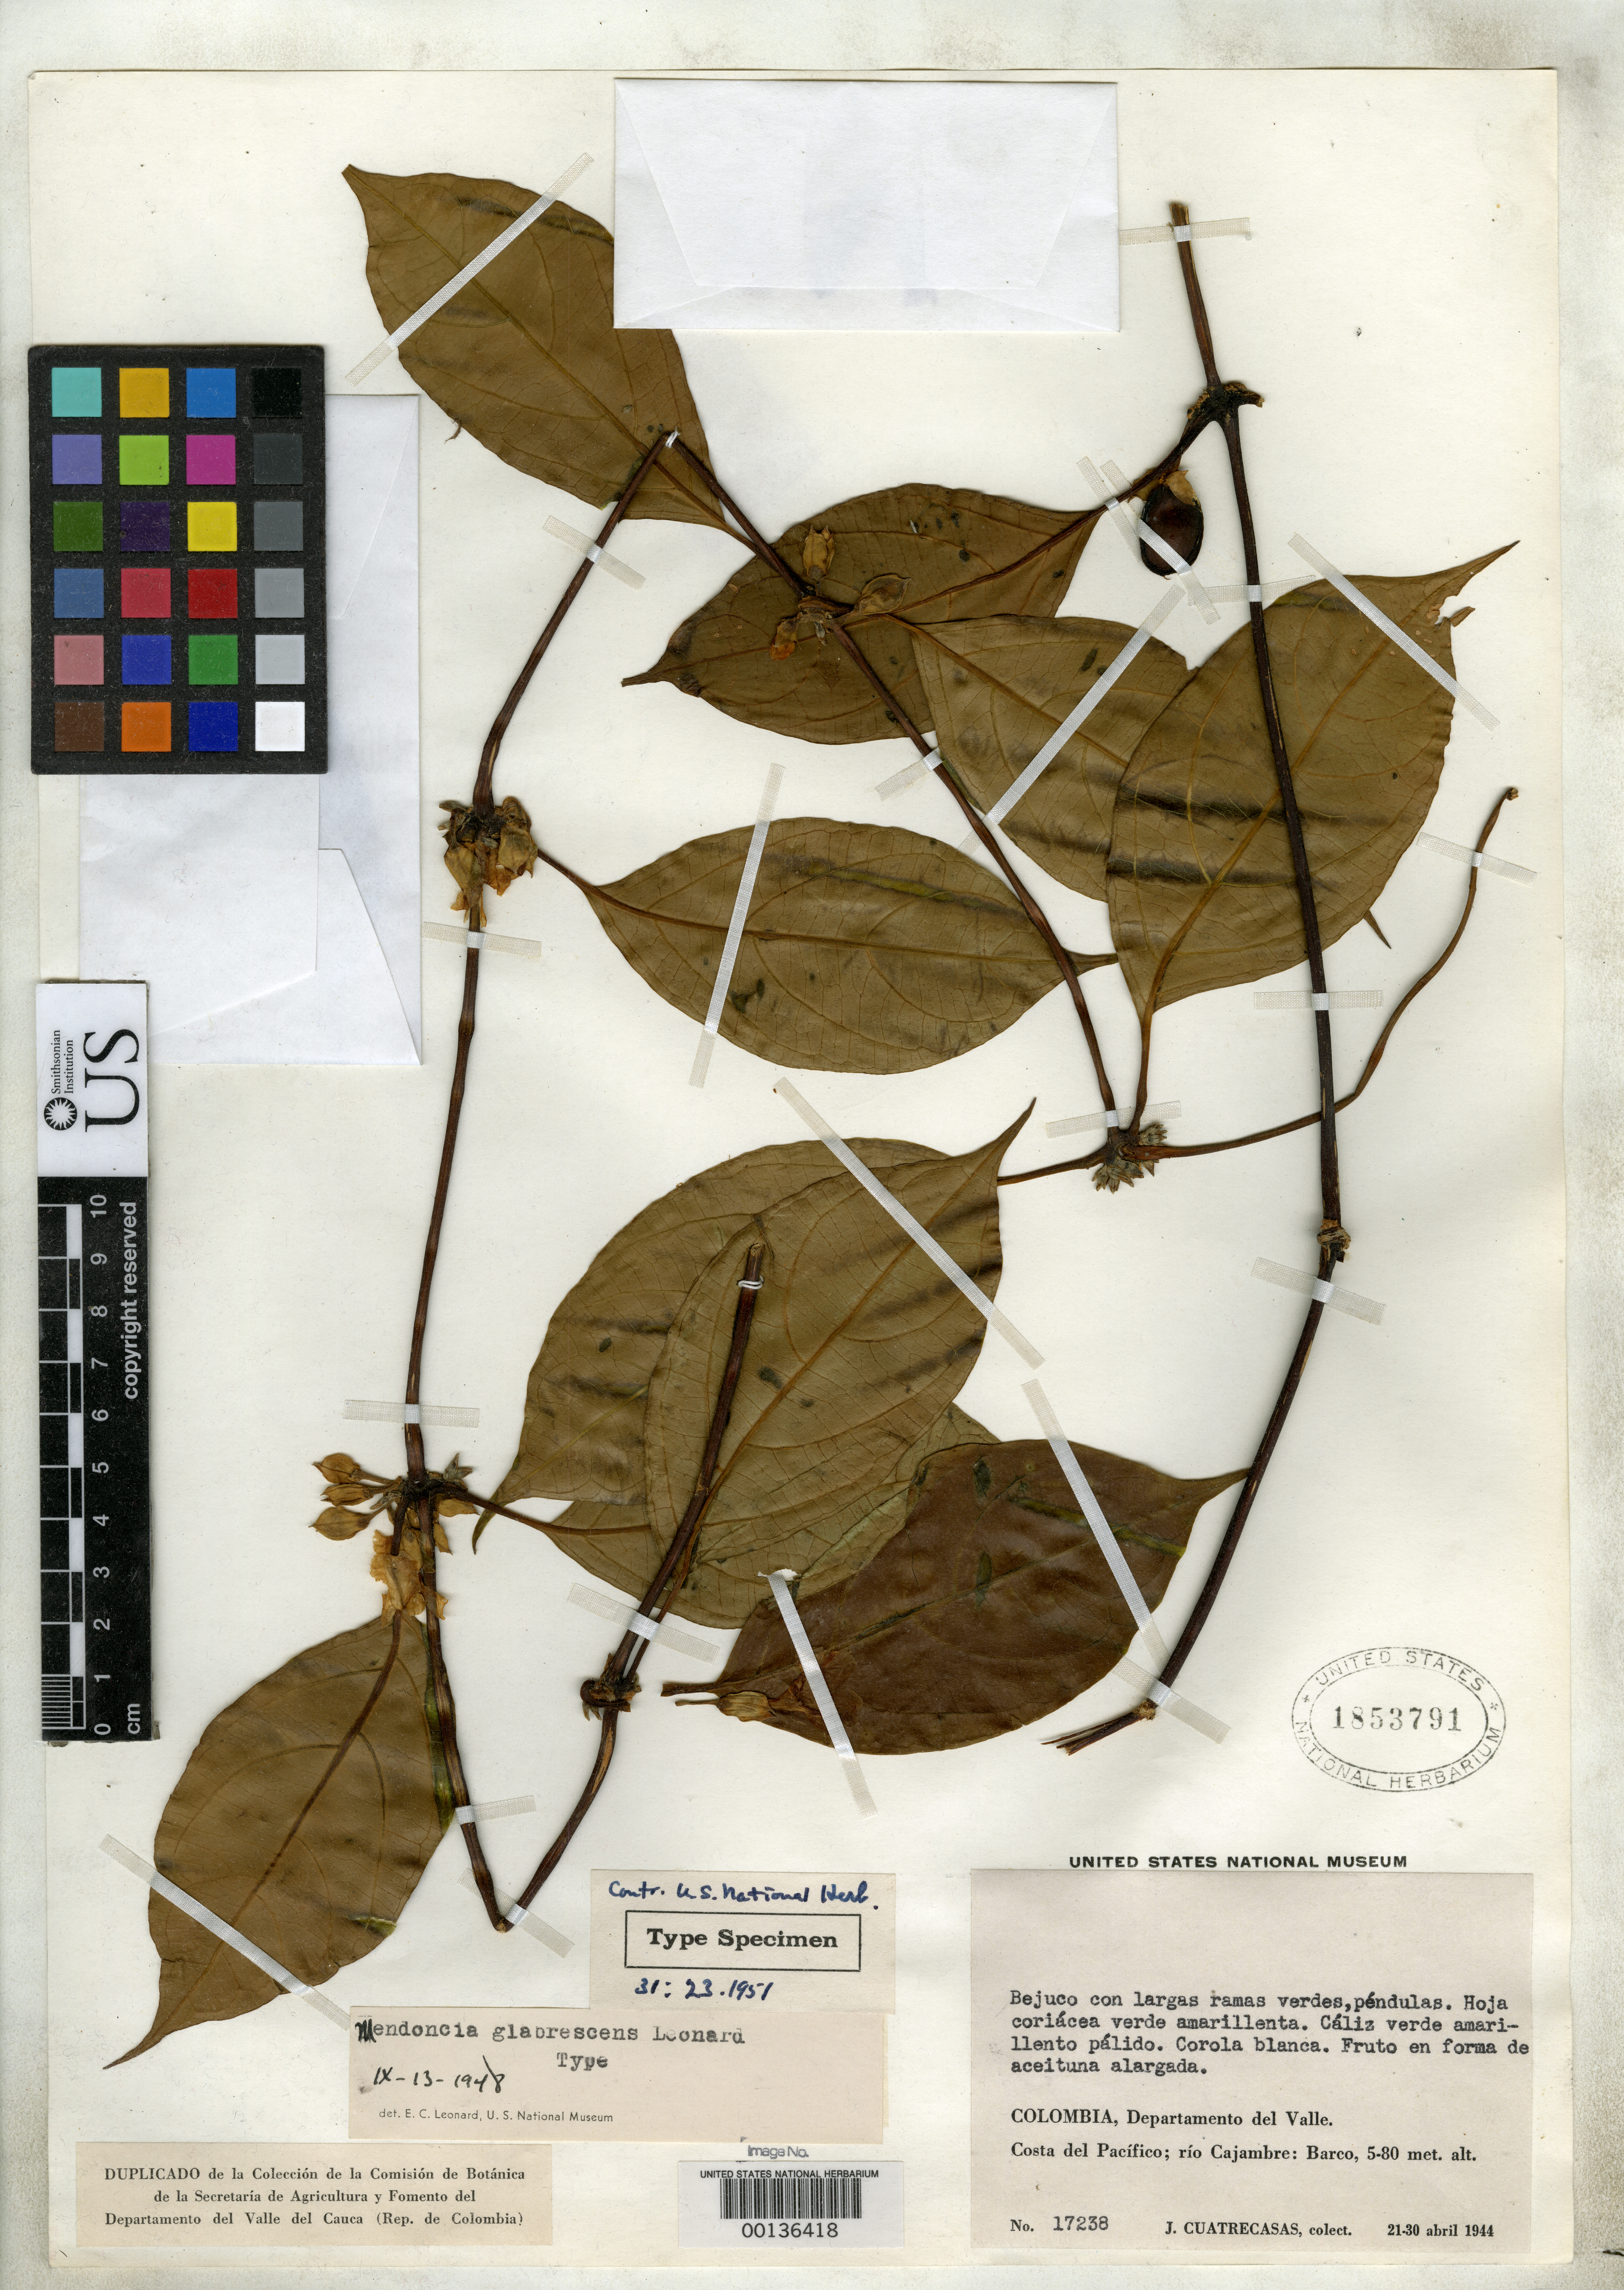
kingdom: Plantae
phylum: Tracheophyta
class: Magnoliopsida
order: Lamiales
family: Acanthaceae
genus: Mendoncia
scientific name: Mendoncia glabrescens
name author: Leonard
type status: Holotype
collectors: J. Cuatrecasas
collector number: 17238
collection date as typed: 21 Apr 1944 to 30 Apr 1944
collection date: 1944-04-21/1944-04-30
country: Colombia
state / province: Valle del Cauca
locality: Barco, along Rio Cajambre.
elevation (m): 5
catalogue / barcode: US 1853791